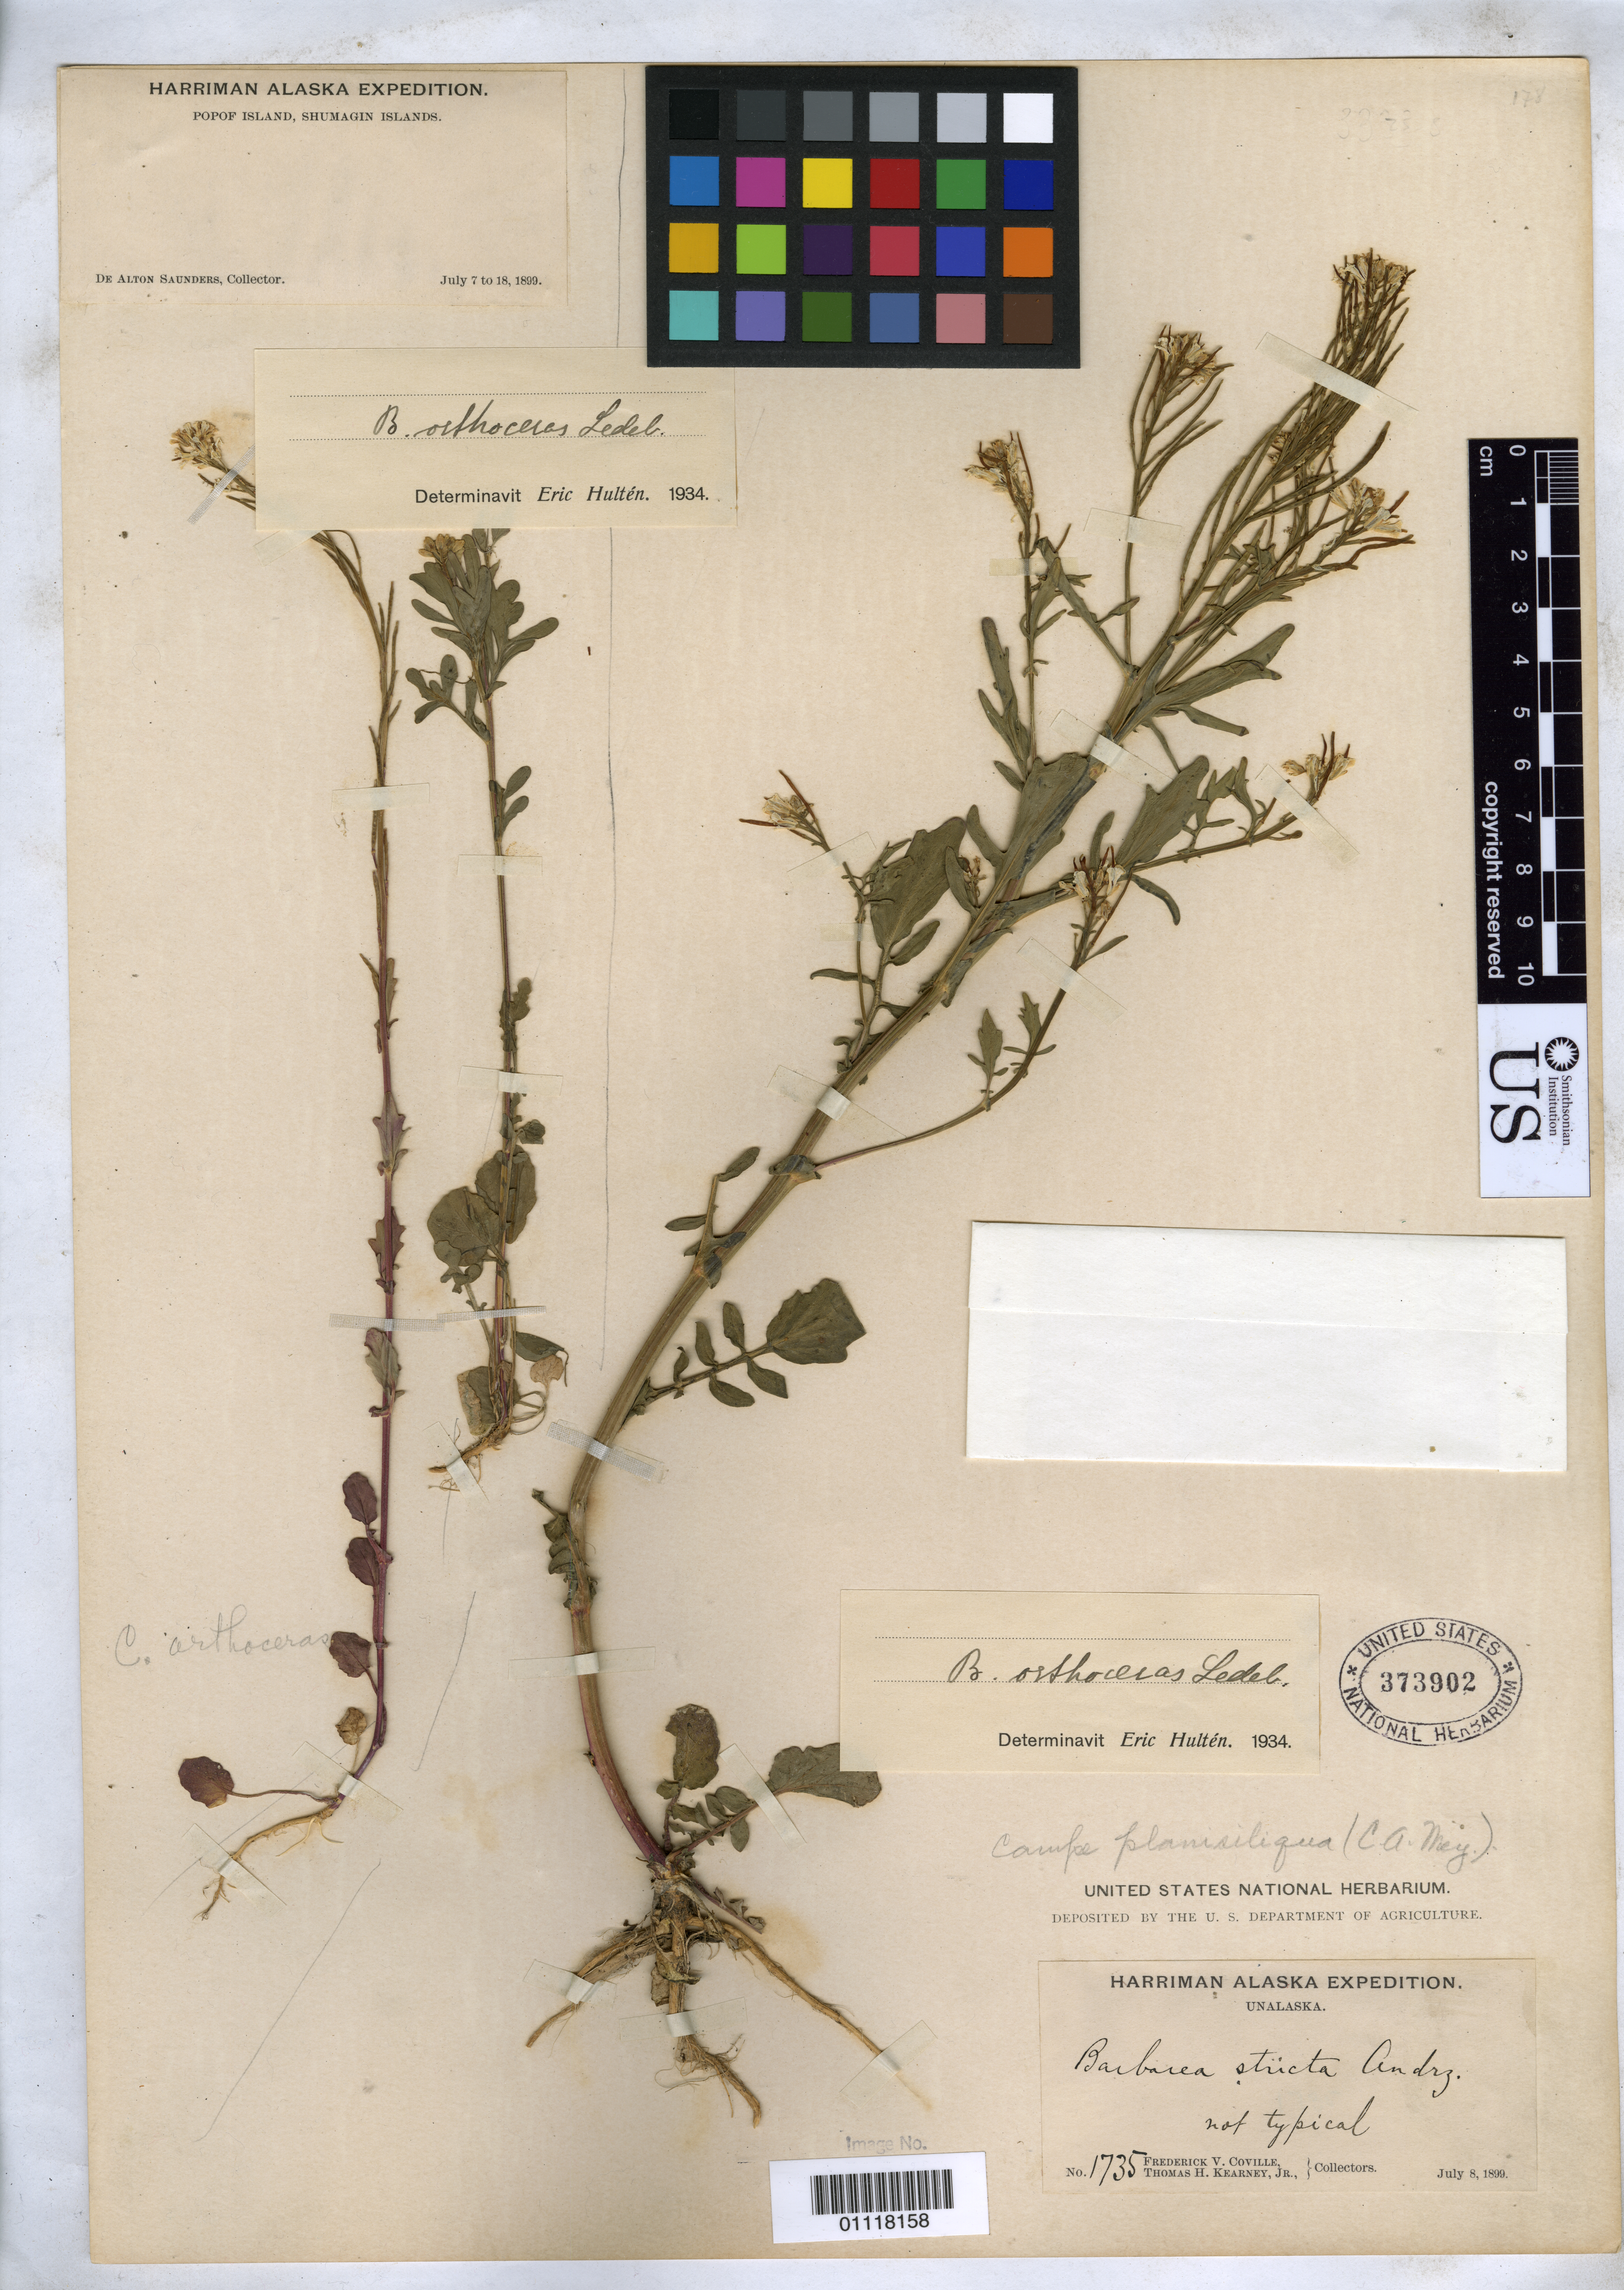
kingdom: Plantae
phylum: Tracheophyta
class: Magnoliopsida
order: Brassicales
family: Brassicaceae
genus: Barbarea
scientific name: Barbarea orthoceras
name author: Ledeb.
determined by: Hultén, [O.] Eric G.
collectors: F. V. Coville & T. H. Kearney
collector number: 1735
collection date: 1899-07-08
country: United States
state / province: Alaska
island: Unalaska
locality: Unalaska.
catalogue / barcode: US 373902-2